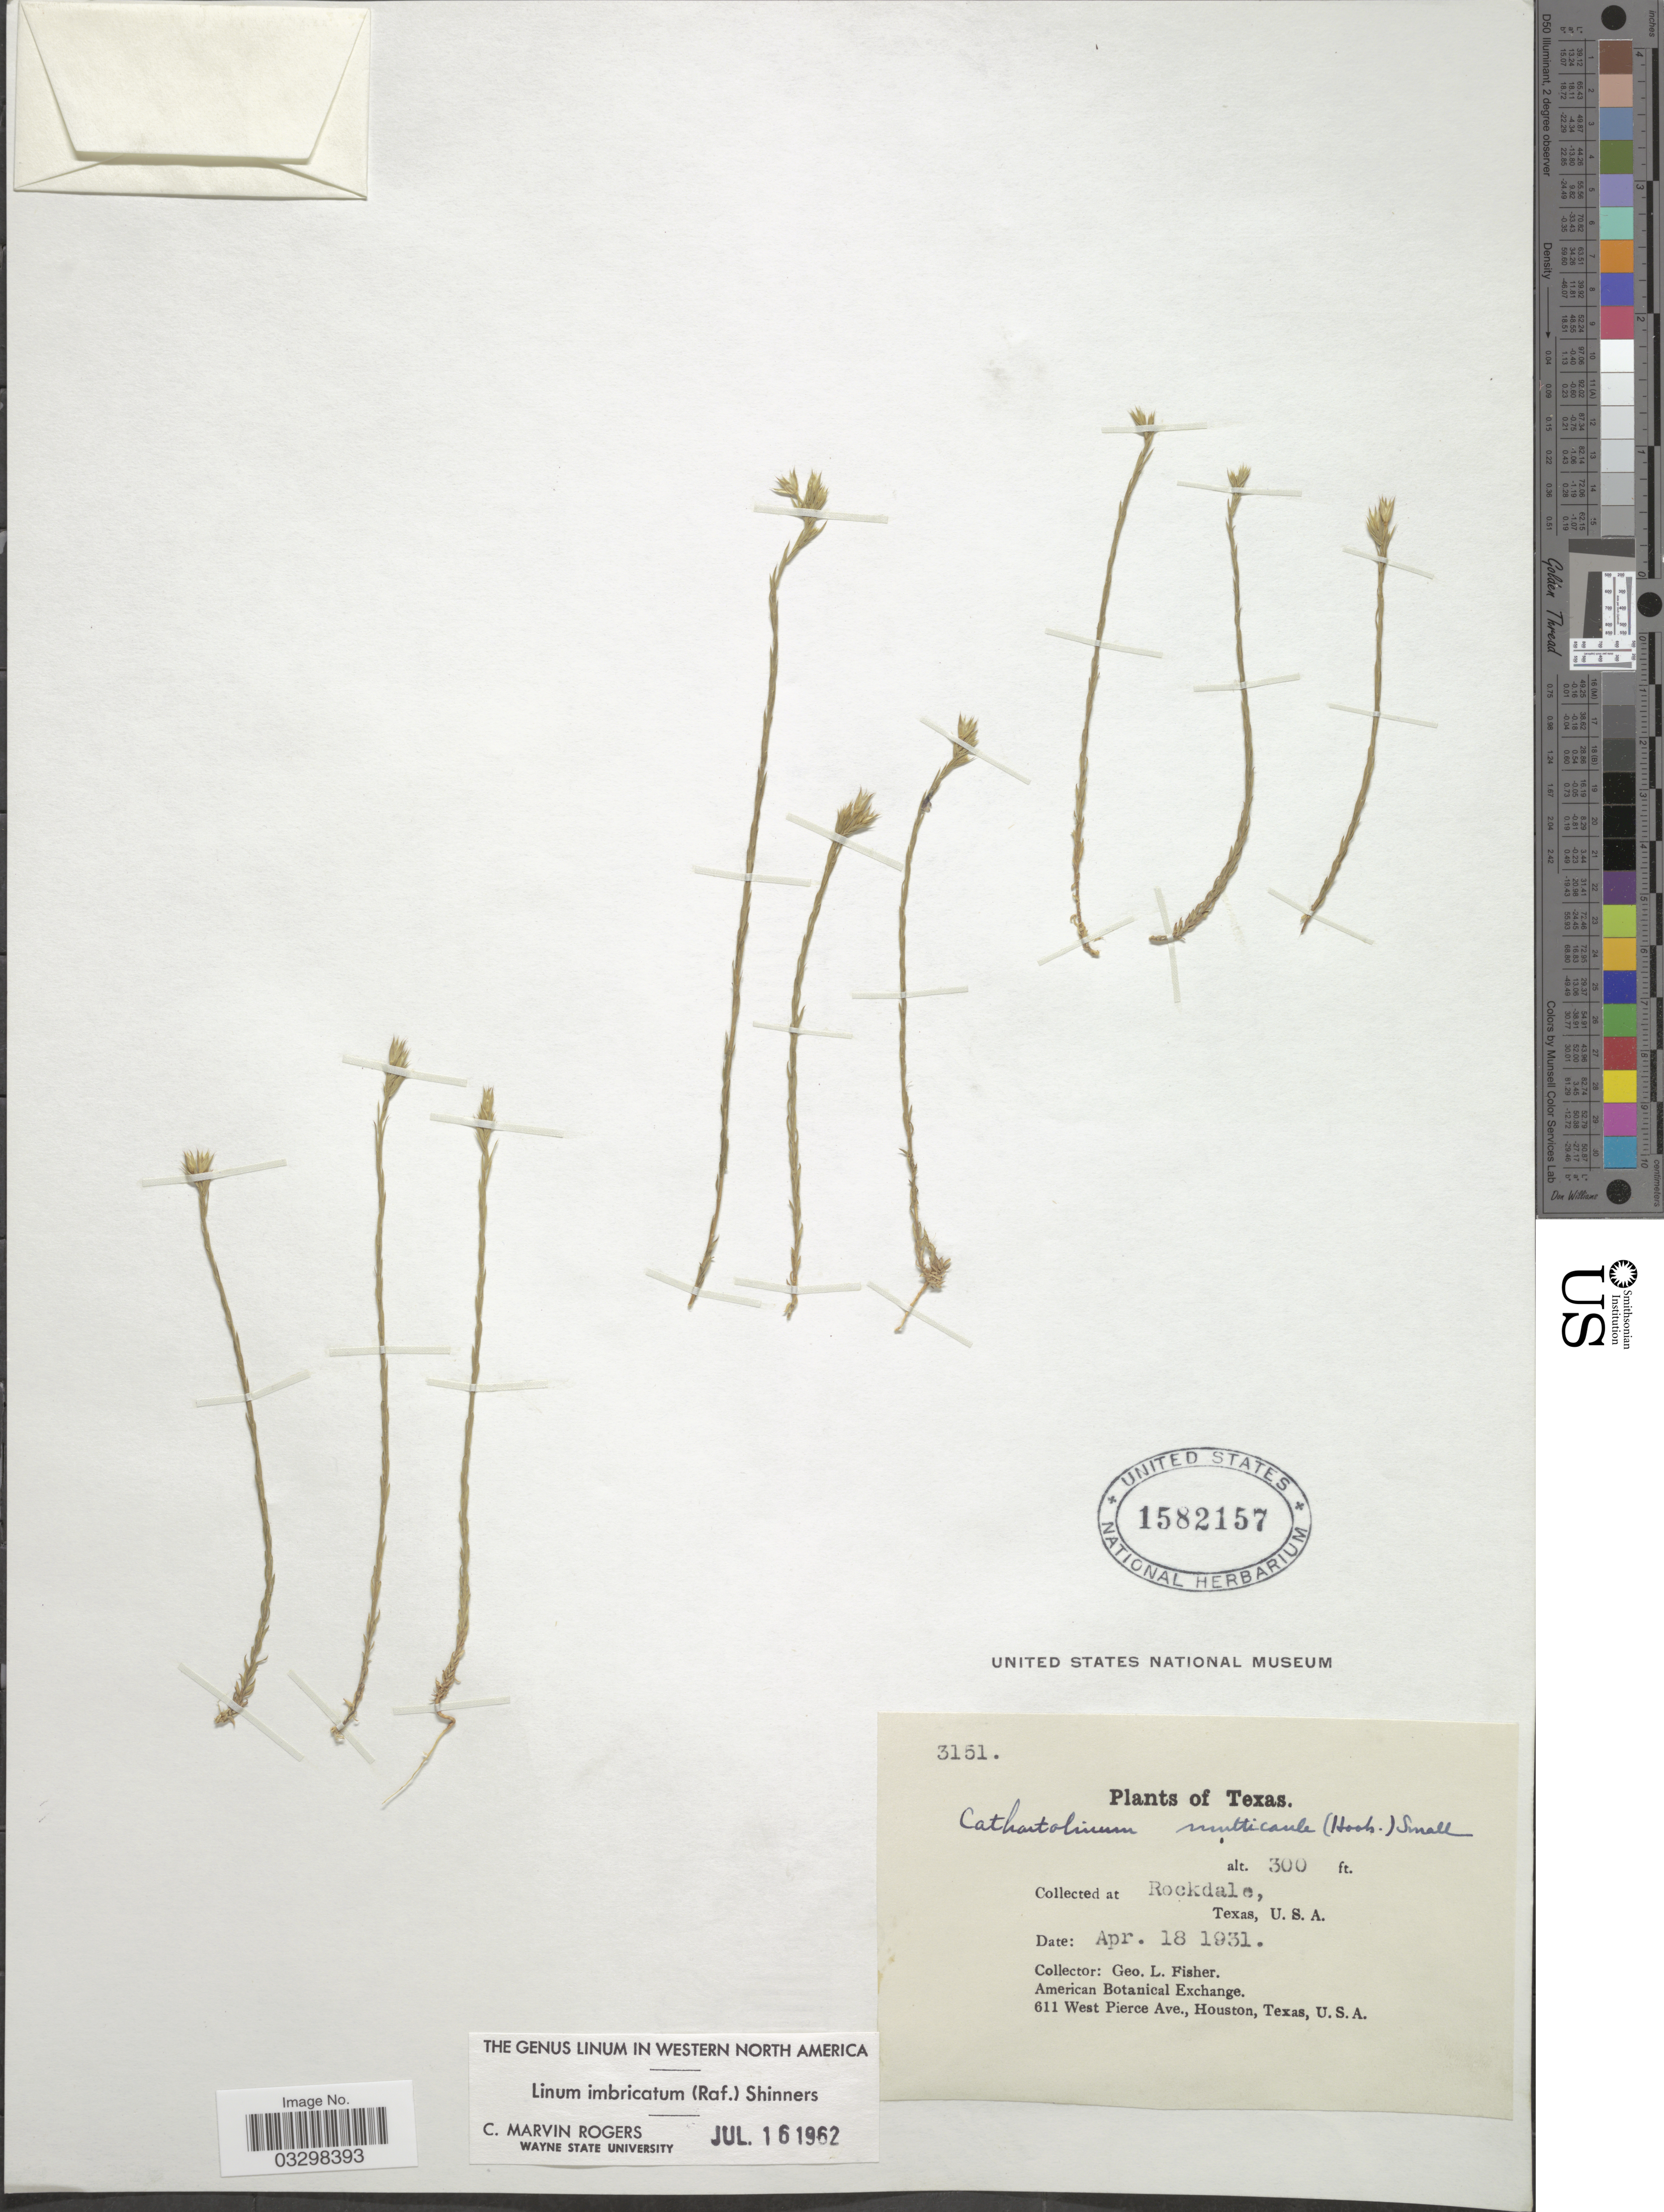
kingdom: Plantae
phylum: Tracheophyta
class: Magnoliopsida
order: Malpighiales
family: Linaceae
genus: Linum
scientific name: Linum imbricatum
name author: (Raf.) Shinners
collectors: G. L. Fisher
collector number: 3151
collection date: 1931-04-18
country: United States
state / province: Texas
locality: Rockdale.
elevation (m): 91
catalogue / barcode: US 1582157